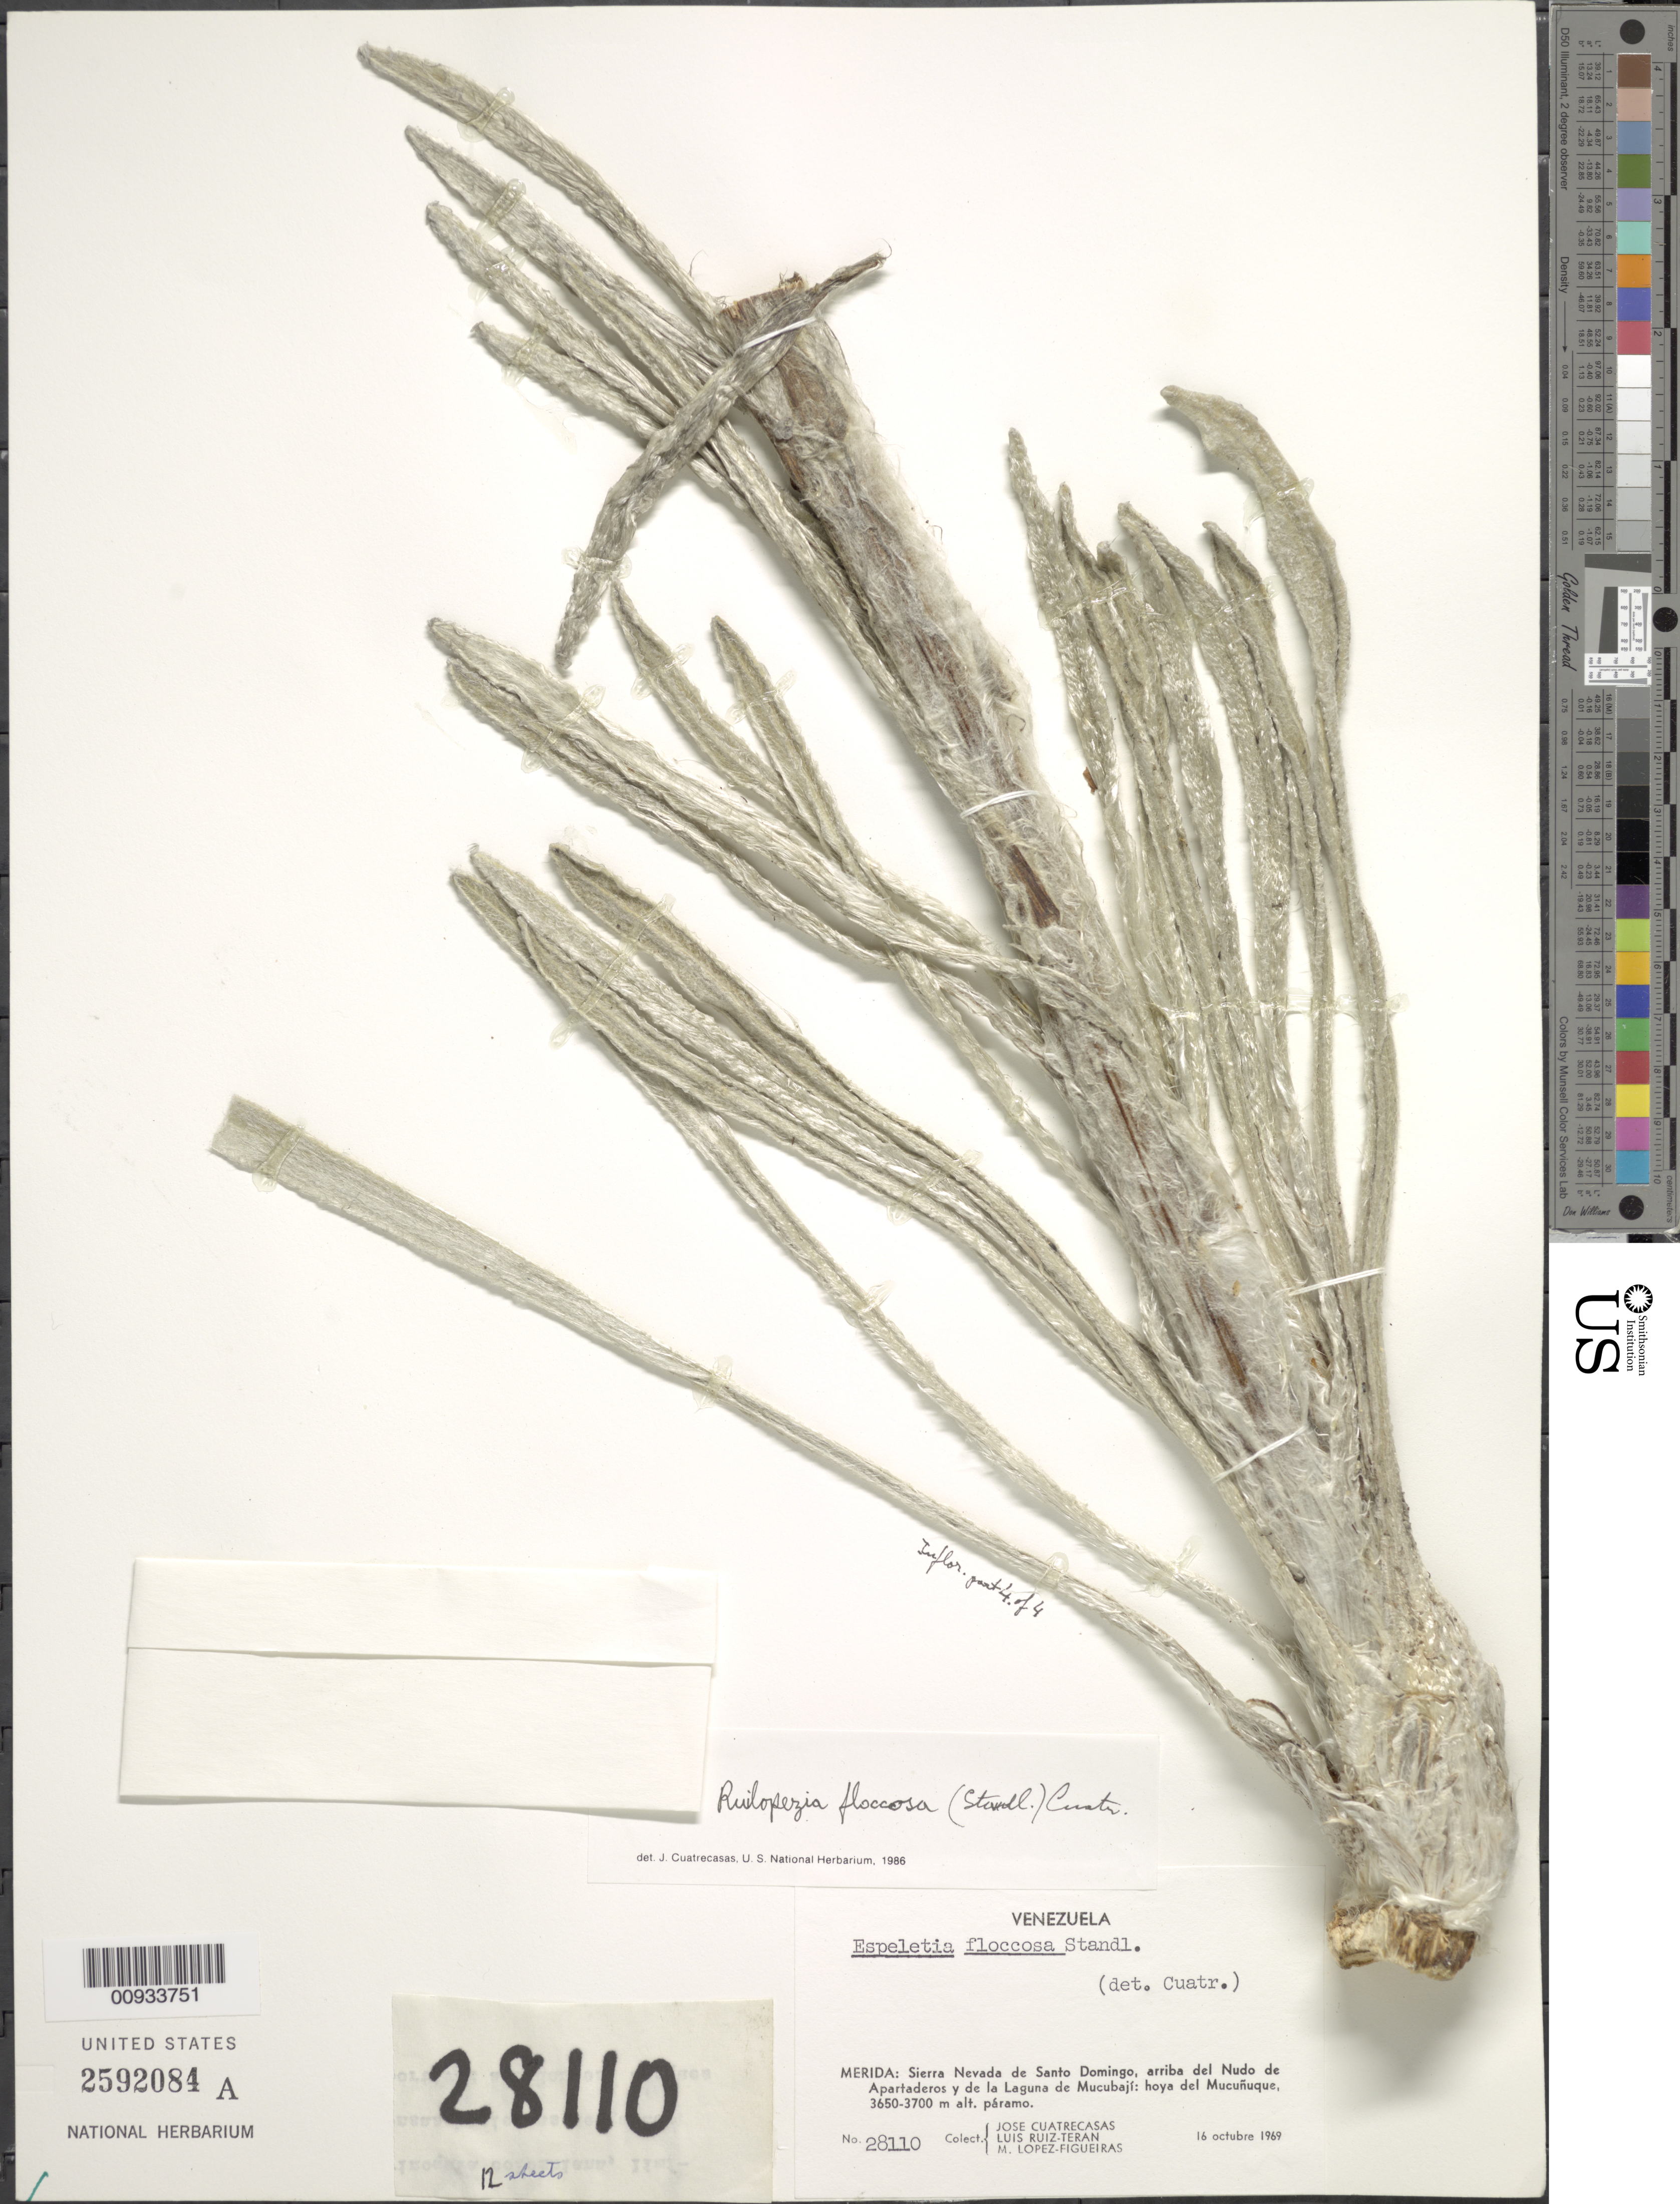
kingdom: Plantae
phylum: Tracheophyta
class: Magnoliopsida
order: Asterales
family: Asteraceae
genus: Ruilopezia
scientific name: Ruilopezia floccosa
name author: (Standl.) Cuatrec.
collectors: J. Cuatrecasas, L. Teran & M. López Figueiras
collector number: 28110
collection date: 1969-10-16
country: Venezuela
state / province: Mérida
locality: Sierra Nevada de la sSanto Domingo, arriba del Nudo de Apartaderos y de la Laguna de Mucubaji, Hoya del Mucunuque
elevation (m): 3650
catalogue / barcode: US 2592084A